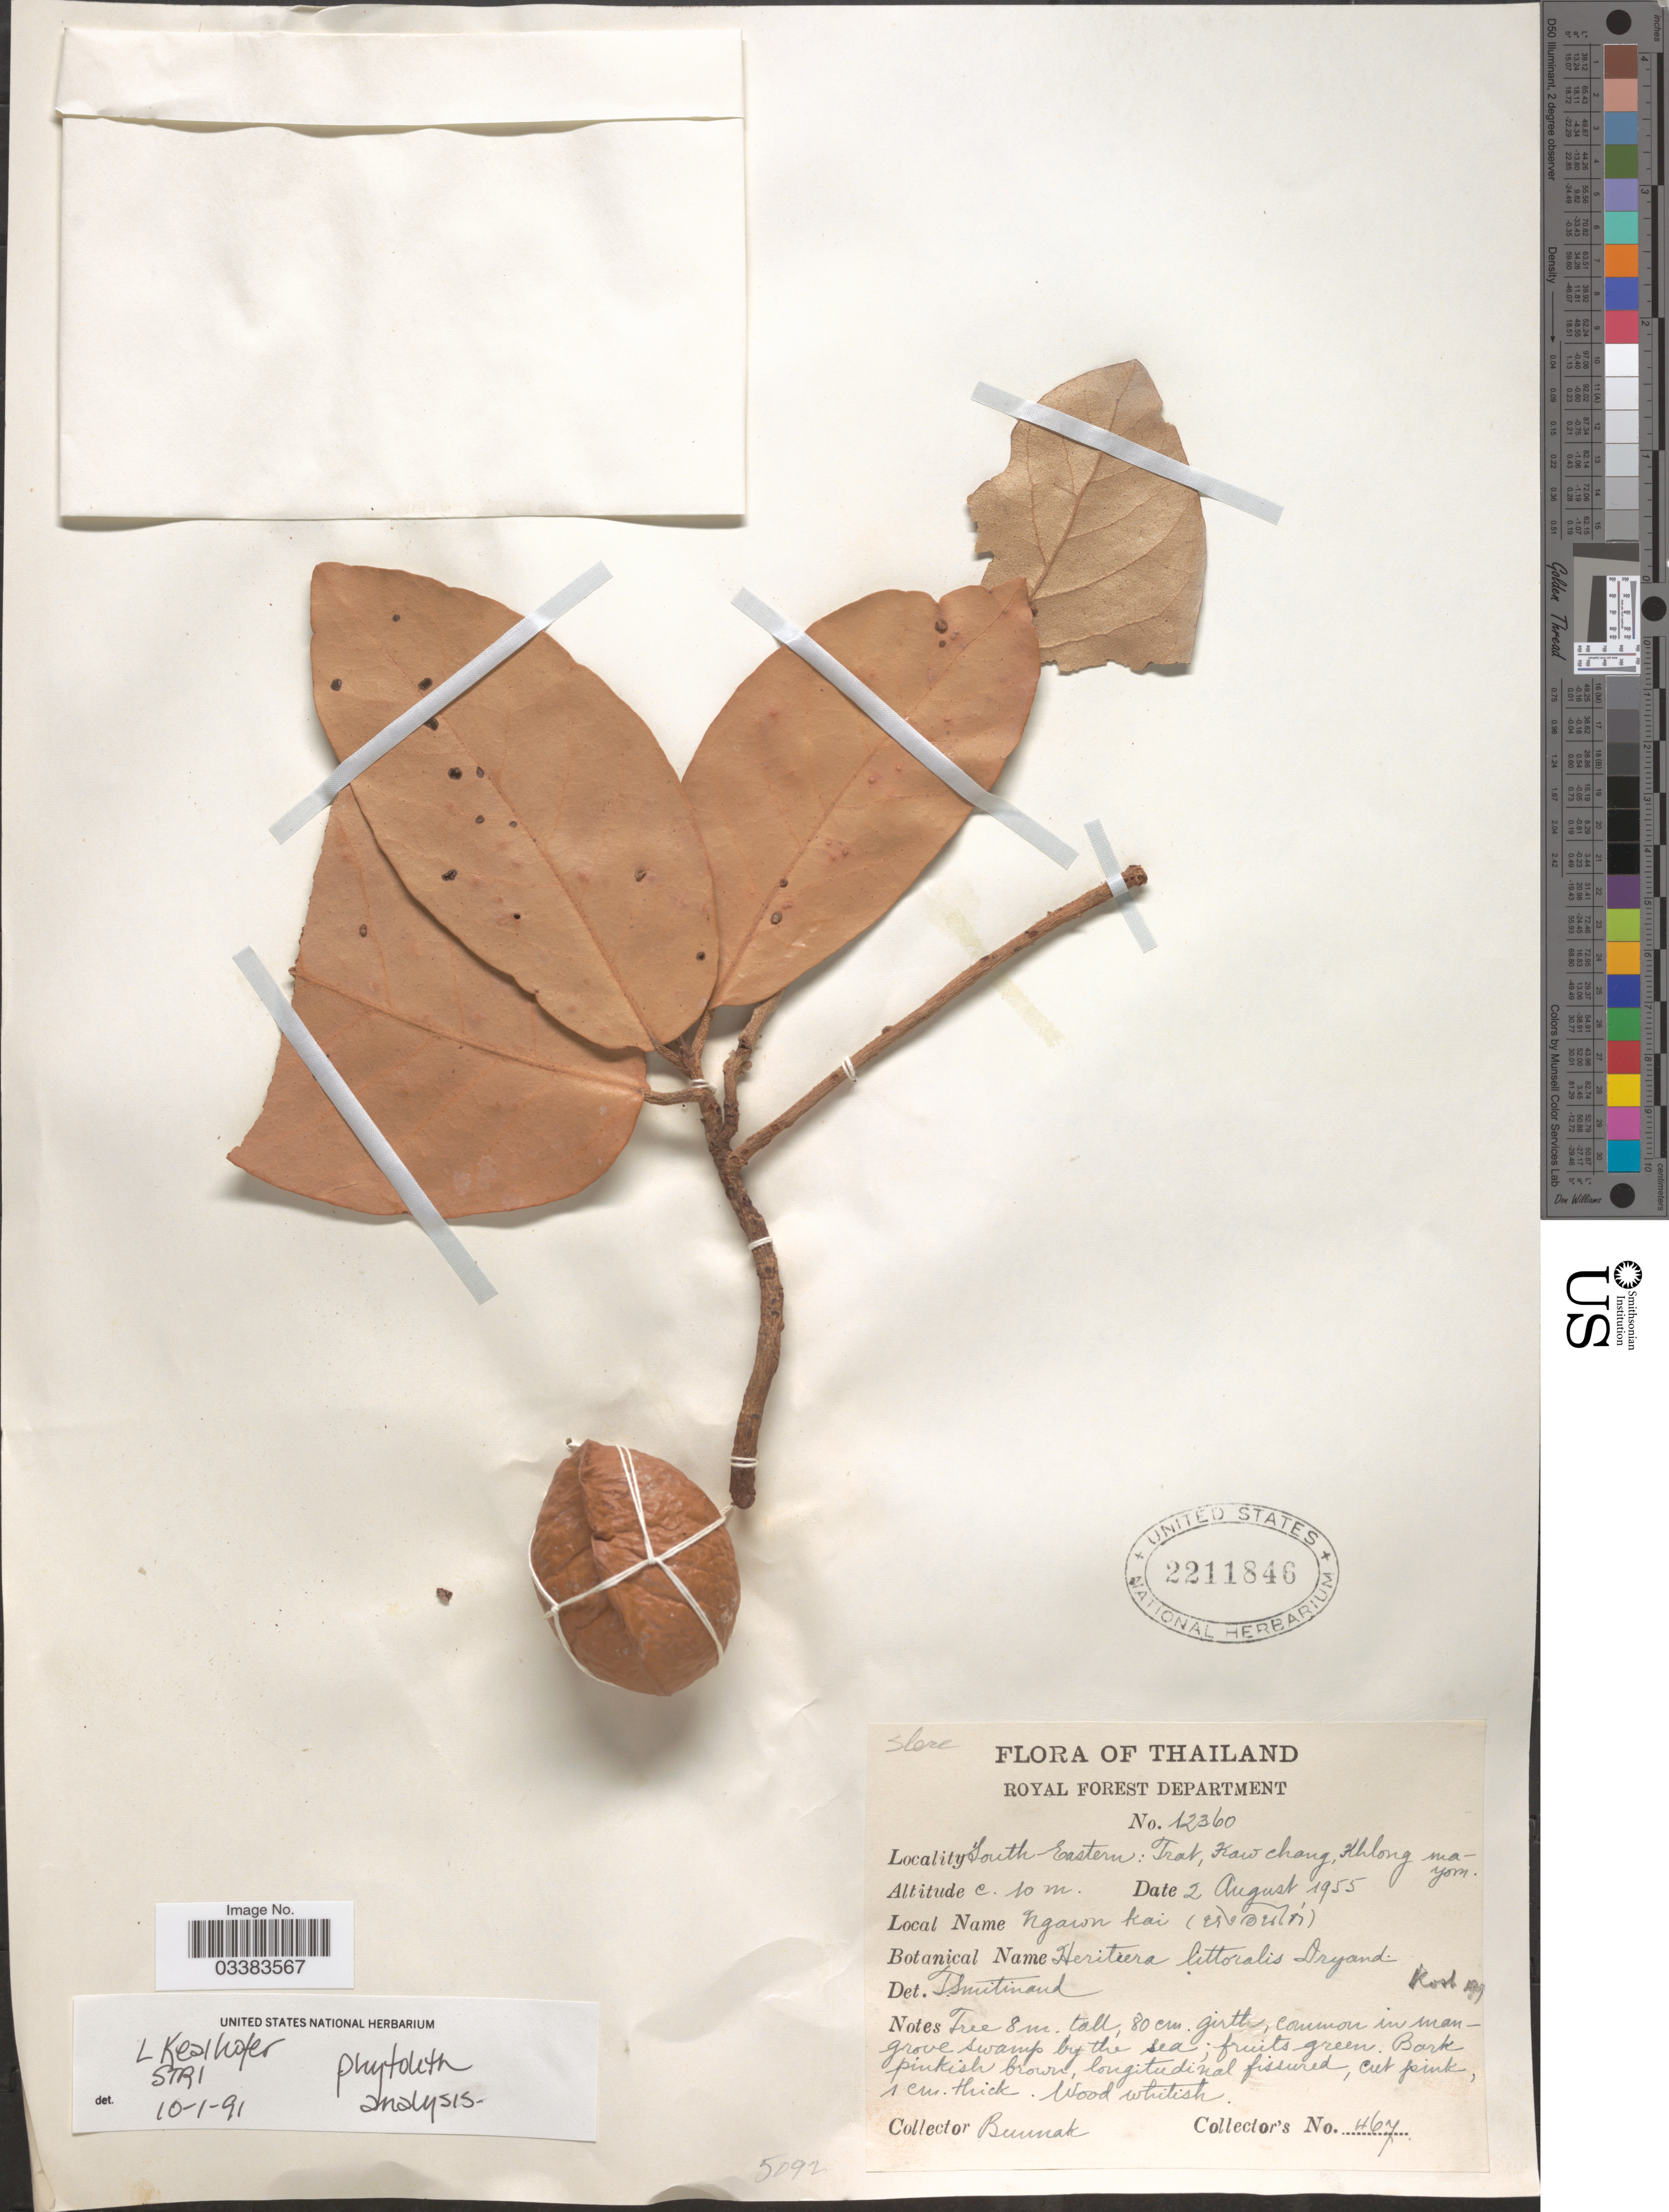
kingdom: Plantae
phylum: Tracheophyta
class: Magnoliopsida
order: Malvales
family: Malvaceae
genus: Heritiera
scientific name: Heritiera littoralis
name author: Aiton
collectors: -. Bunnak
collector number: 467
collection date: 1955-08-02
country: Thailand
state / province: Trat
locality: South Eastern: Trat, Kaw chang, Khlong mayom.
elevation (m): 10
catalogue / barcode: US 2211846